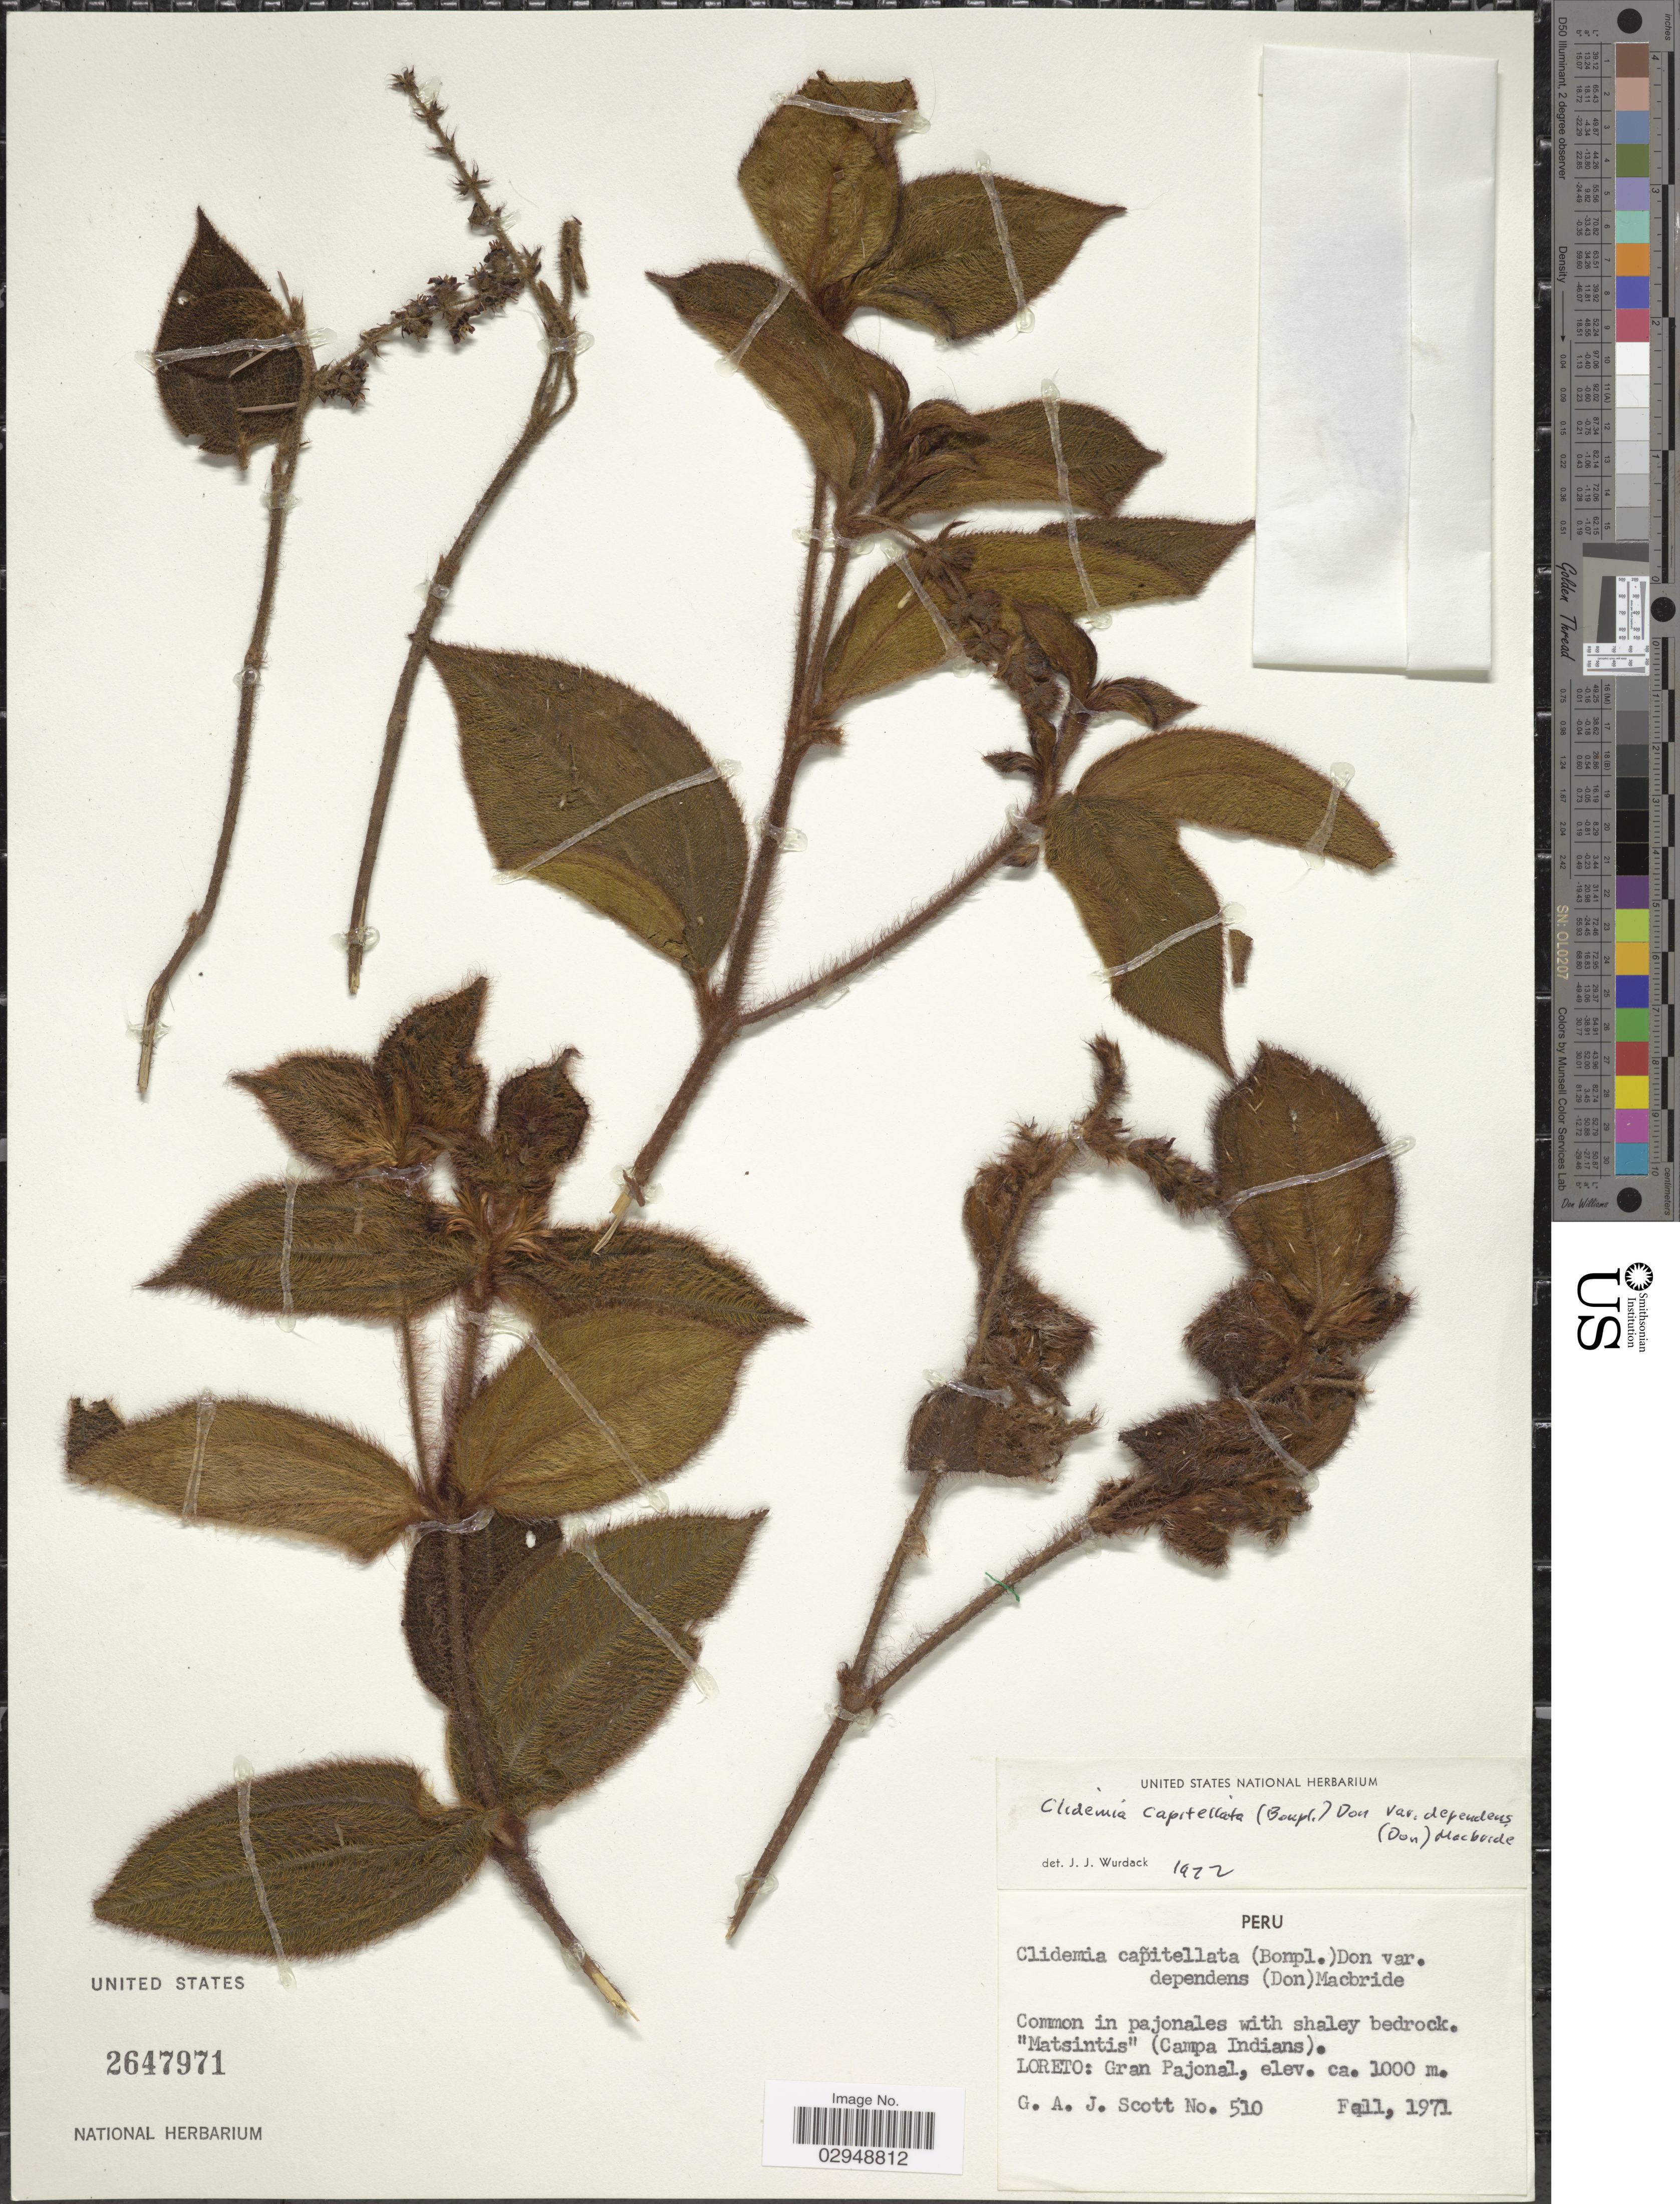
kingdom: Plantae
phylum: Tracheophyta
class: Magnoliopsida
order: Myrtales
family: Melastomataceae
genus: Clidemia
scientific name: Clidemia capitellata var. dependens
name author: (Pav. & D. Don) J.F. Macbr.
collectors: G. Scott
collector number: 510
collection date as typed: Fall, 1971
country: Peru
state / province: Loreto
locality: Loreto: Gran Pajonal.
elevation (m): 1000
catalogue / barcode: US 2647971